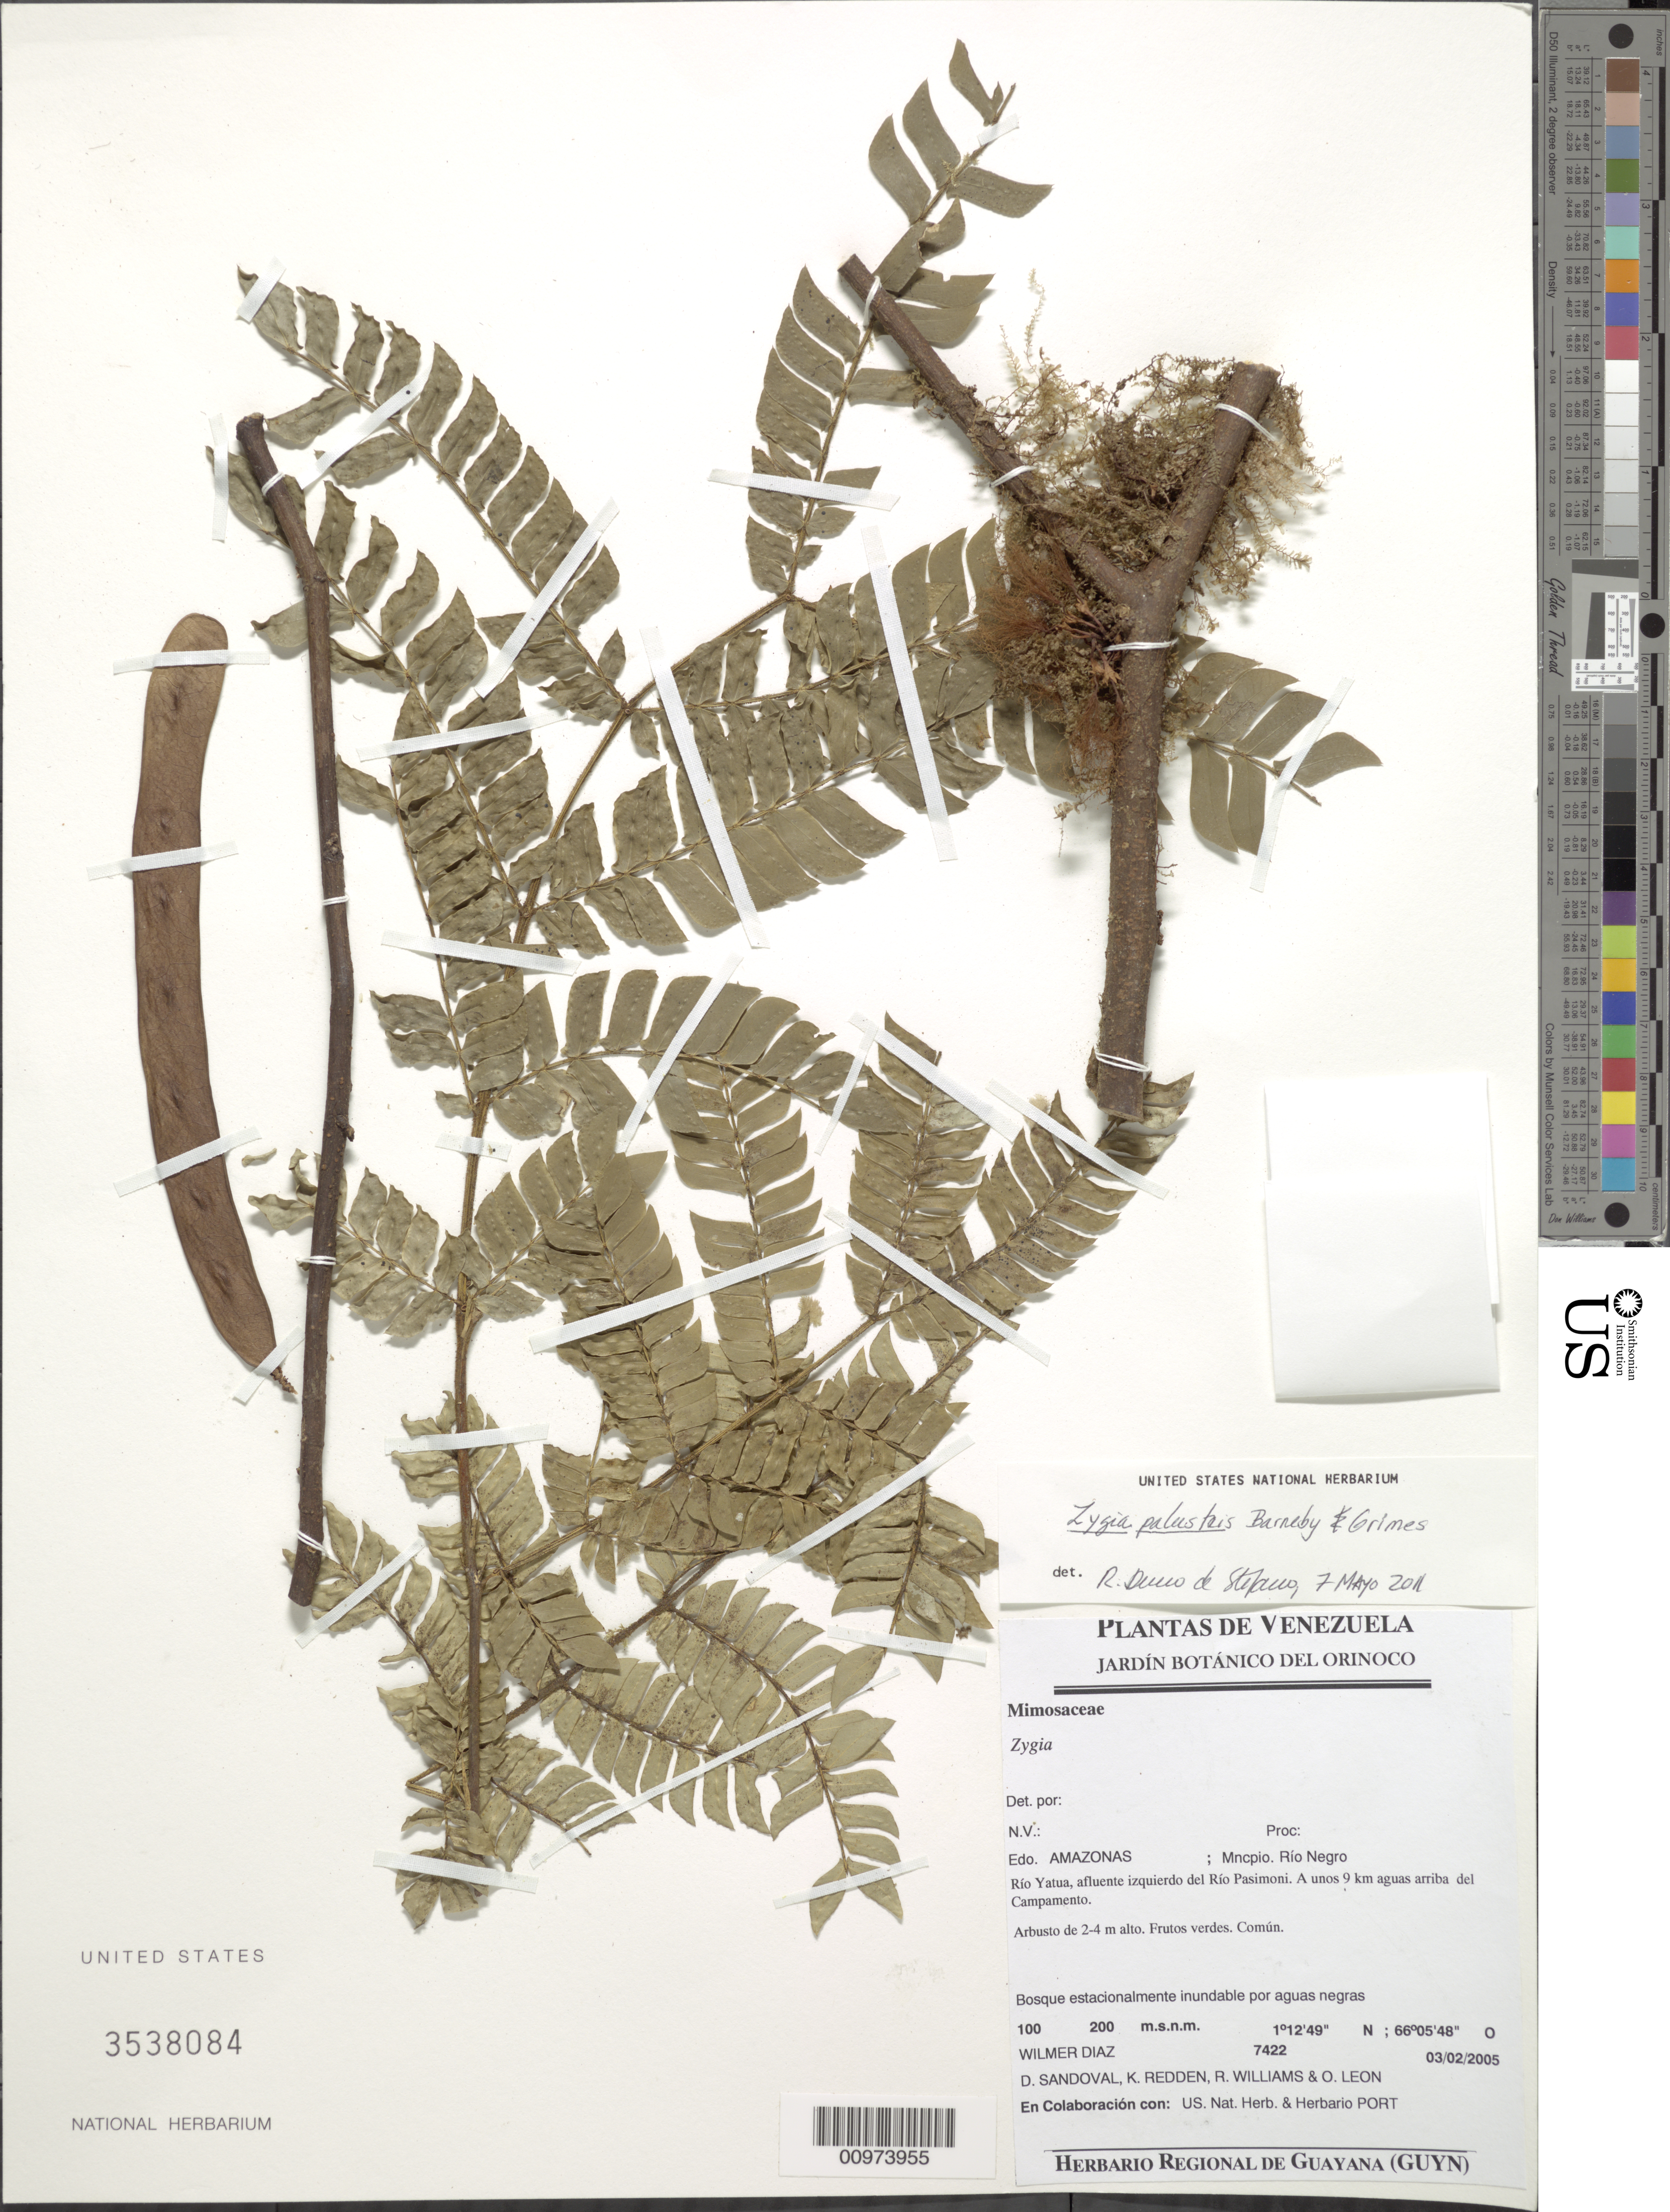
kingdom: Plantae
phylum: Tracheophyta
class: Magnoliopsida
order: Fabales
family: Fabaceae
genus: Zygia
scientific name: Zygia palustris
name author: Barneby & J.W. Grimes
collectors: W. Díaz P., D. Sandoval, K. M. Redden, R. Williams & et al.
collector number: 7422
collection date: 2005-02-03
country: Venezuela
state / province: Amazonas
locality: Mncpio. Rio Negro, Rio Yatua, a unos 9 km aguas arriba del Campamento.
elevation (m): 100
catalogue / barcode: US 3538084